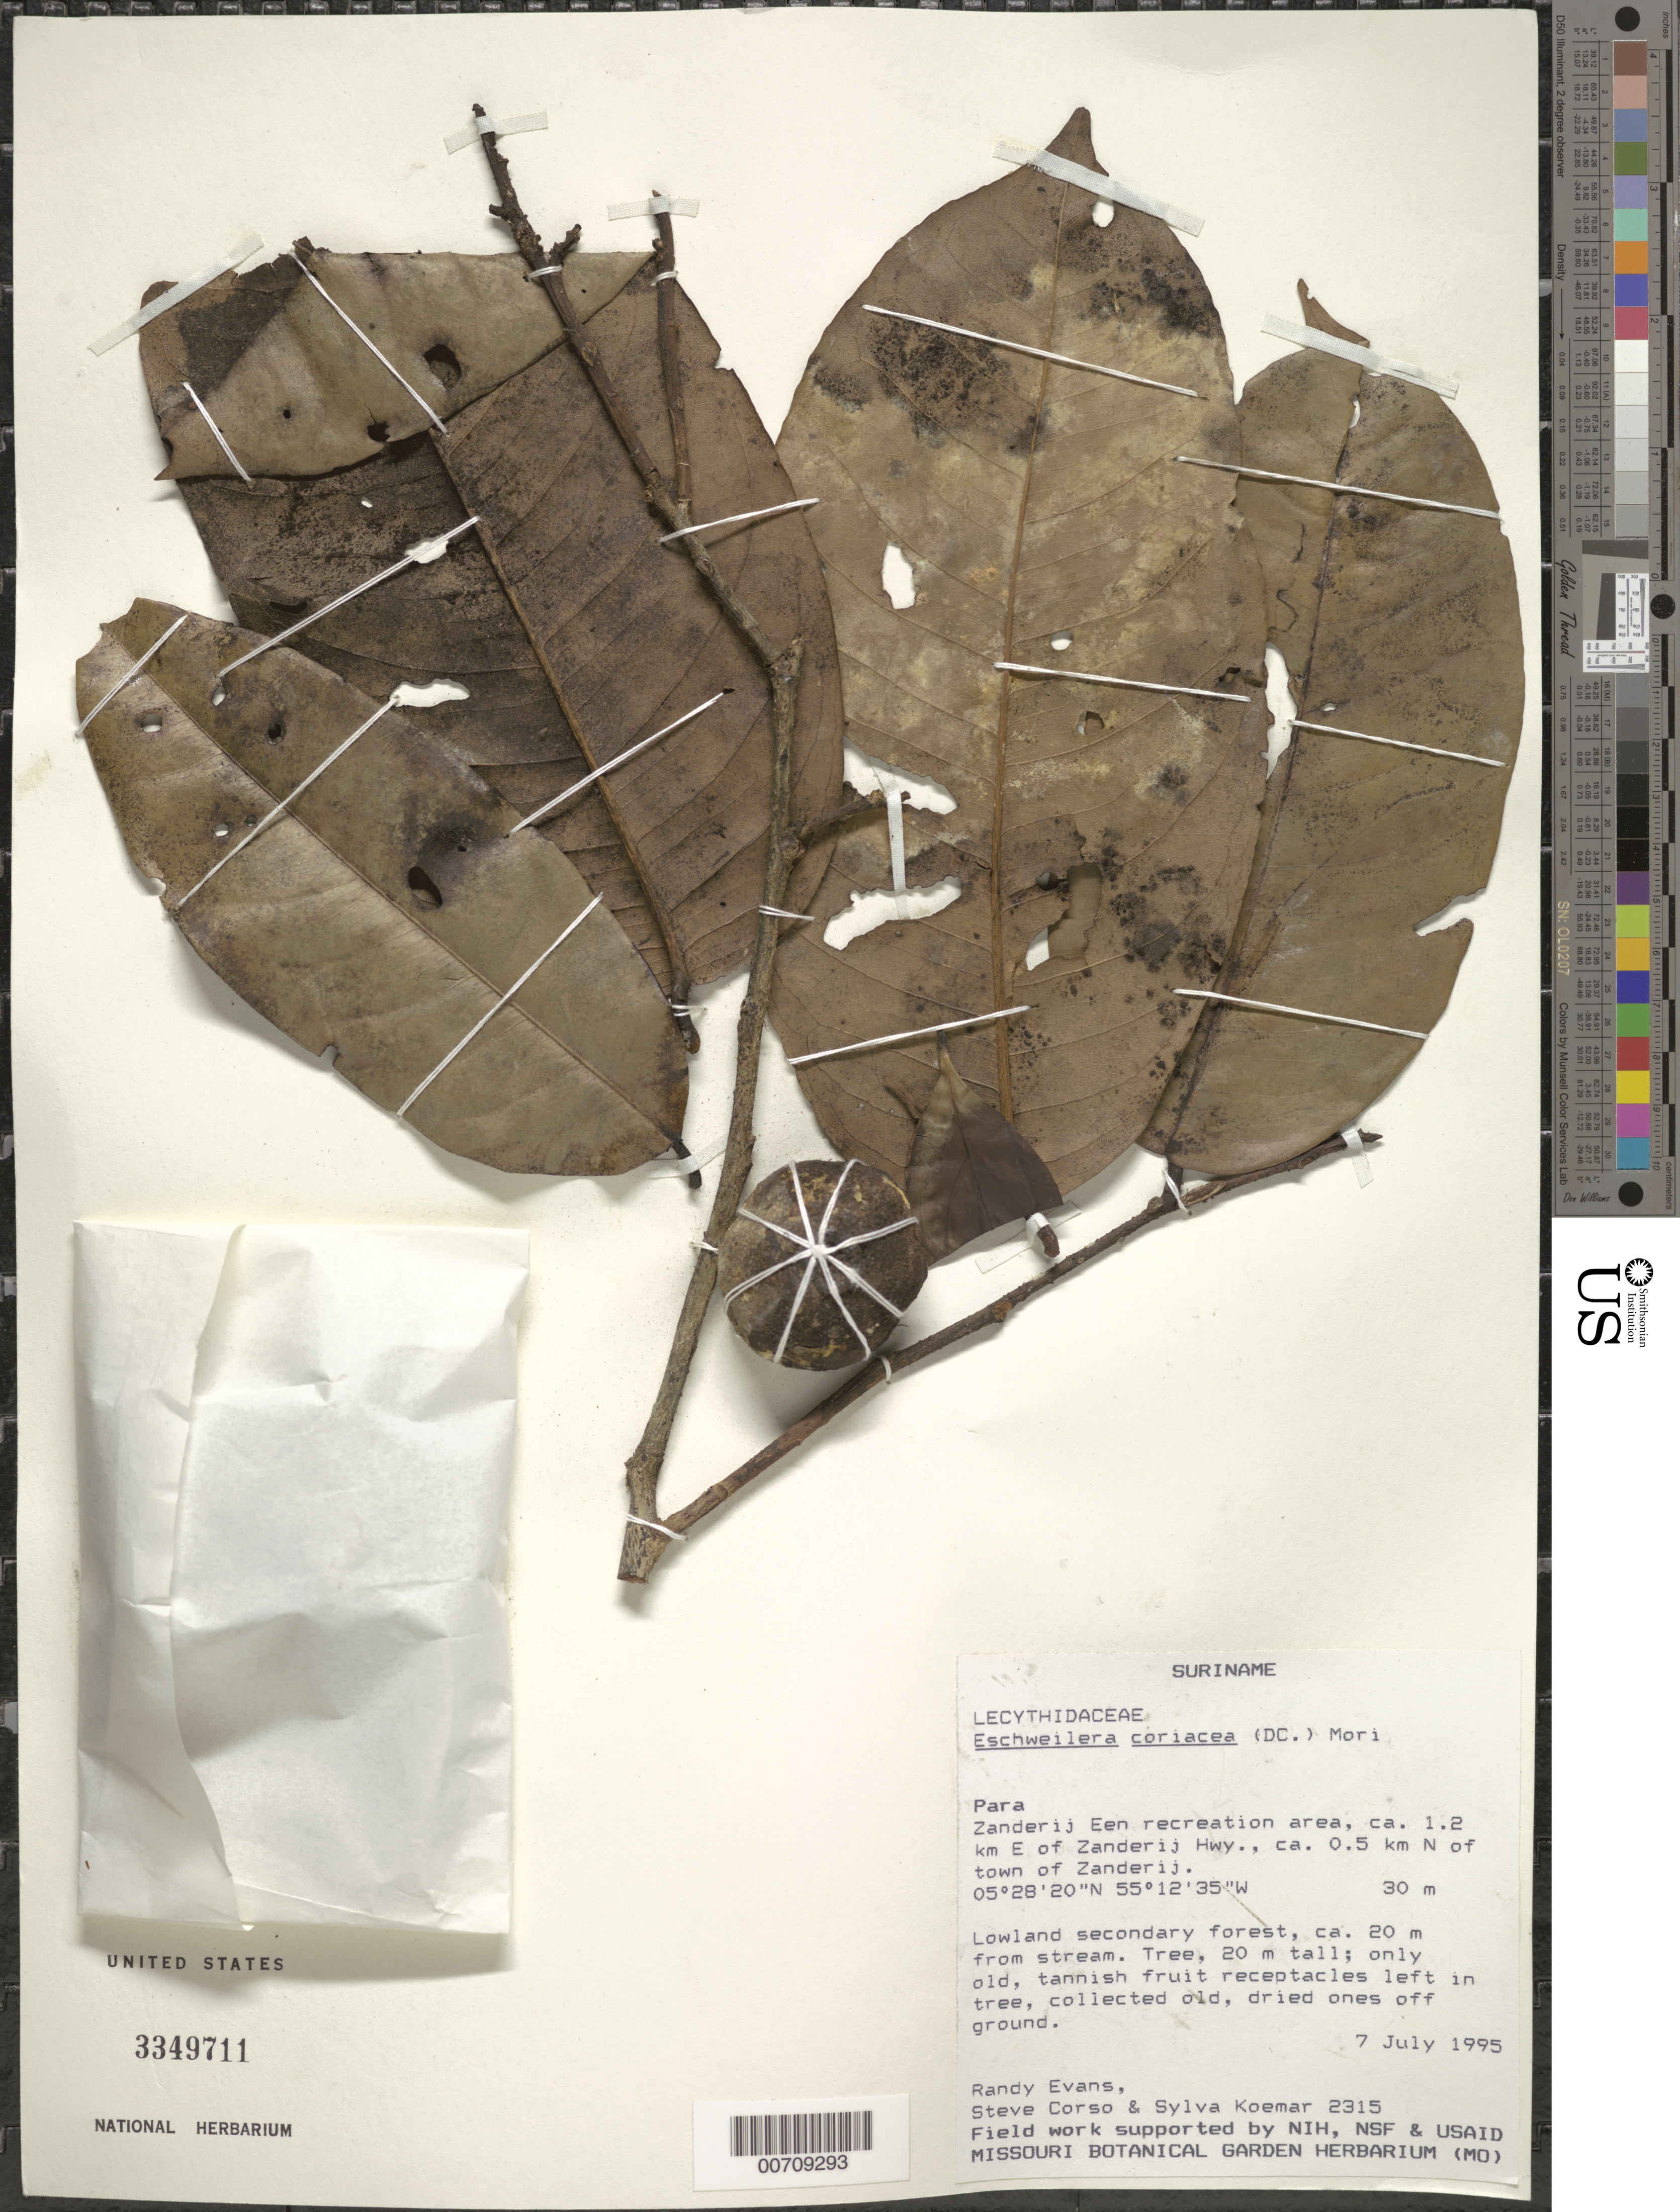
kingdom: Plantae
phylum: Tracheophyta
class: Magnoliopsida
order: Ericales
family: Lecythidaceae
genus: Eschweilera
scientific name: Eschweilera coriacea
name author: (DC.) S.A. Mori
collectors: R. Evans, S. Corso & S. Koemar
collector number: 2315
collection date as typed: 7-Jul-95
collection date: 1995-07-07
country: Suriname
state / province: Para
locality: Zanderij, 0.5 km N of, at Zanderij Recreation Area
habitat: Lowland secondary forest, ca 20 m from stream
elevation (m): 30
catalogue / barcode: US 3349711